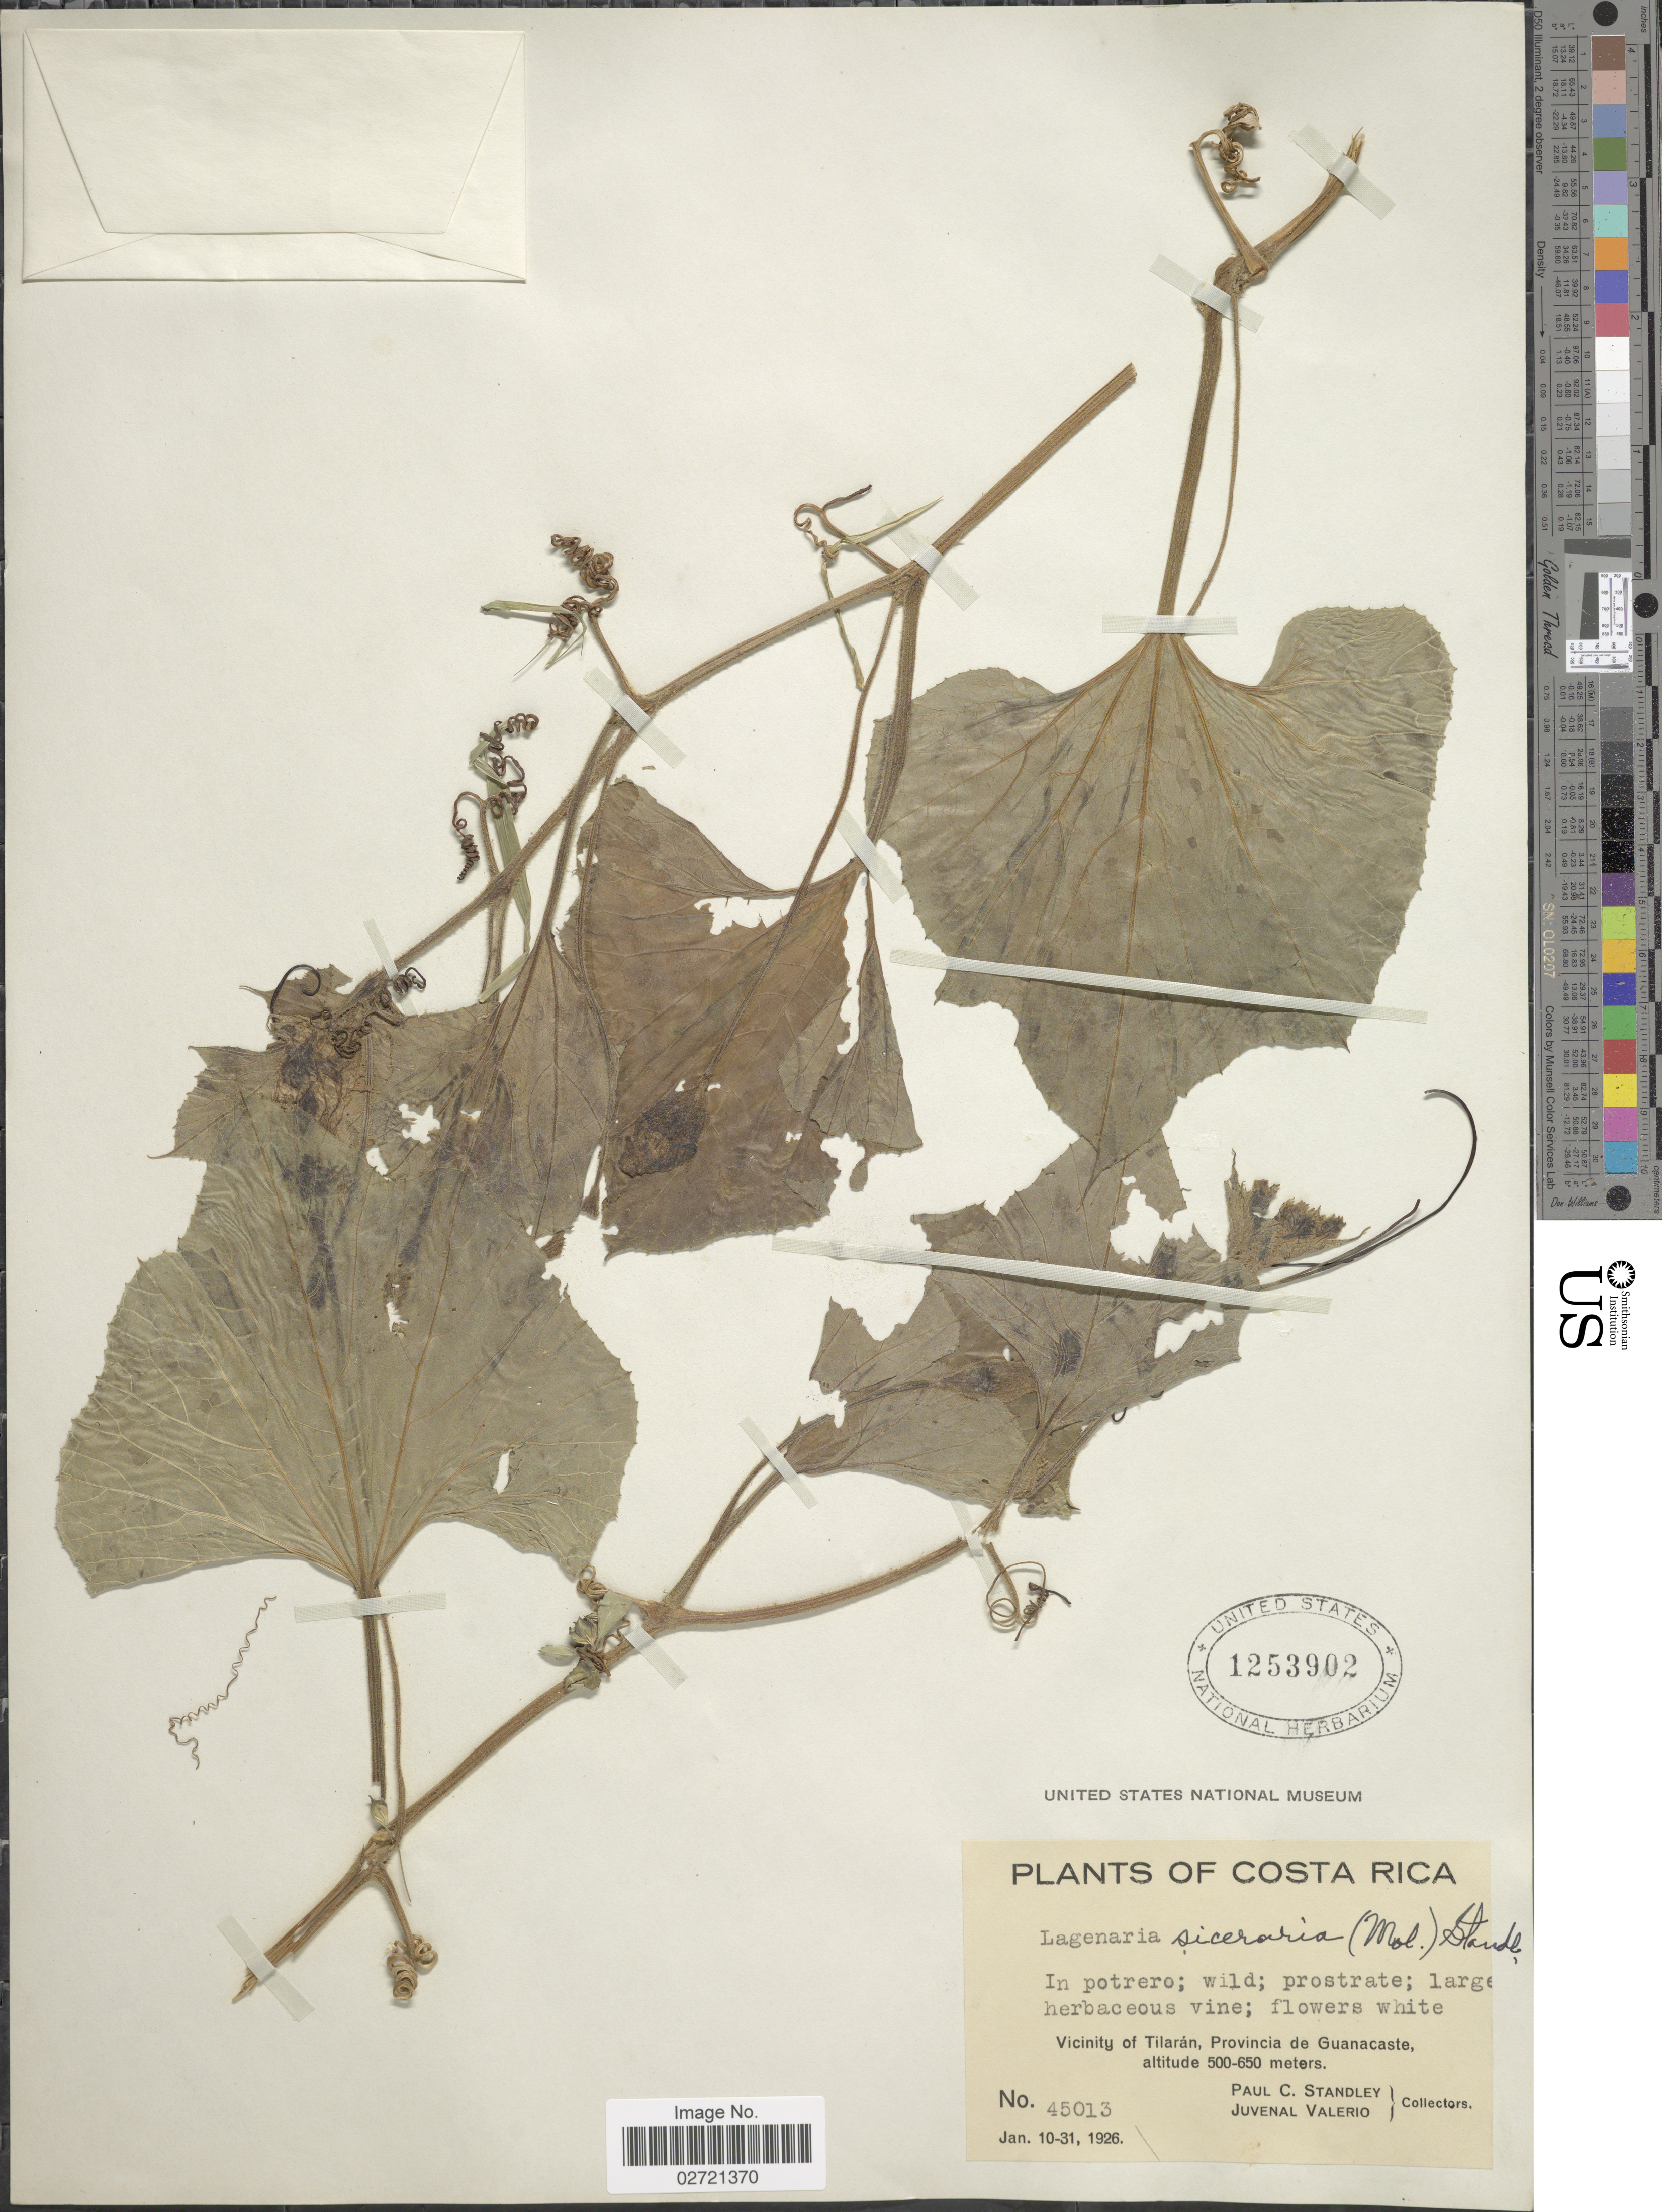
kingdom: Plantae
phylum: Tracheophyta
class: Magnoliopsida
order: Cucurbitales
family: Cucurbitaceae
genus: Lagenaria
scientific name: Lagenaria leucantha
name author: Rusby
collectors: P. C. Standley & J. Valerio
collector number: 45013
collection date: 1926-01-10/1926-01-31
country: Costa Rica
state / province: Guanacaste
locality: Vicinity of Tilaran, Provincia de Guanacaste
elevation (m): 500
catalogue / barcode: US 1253902